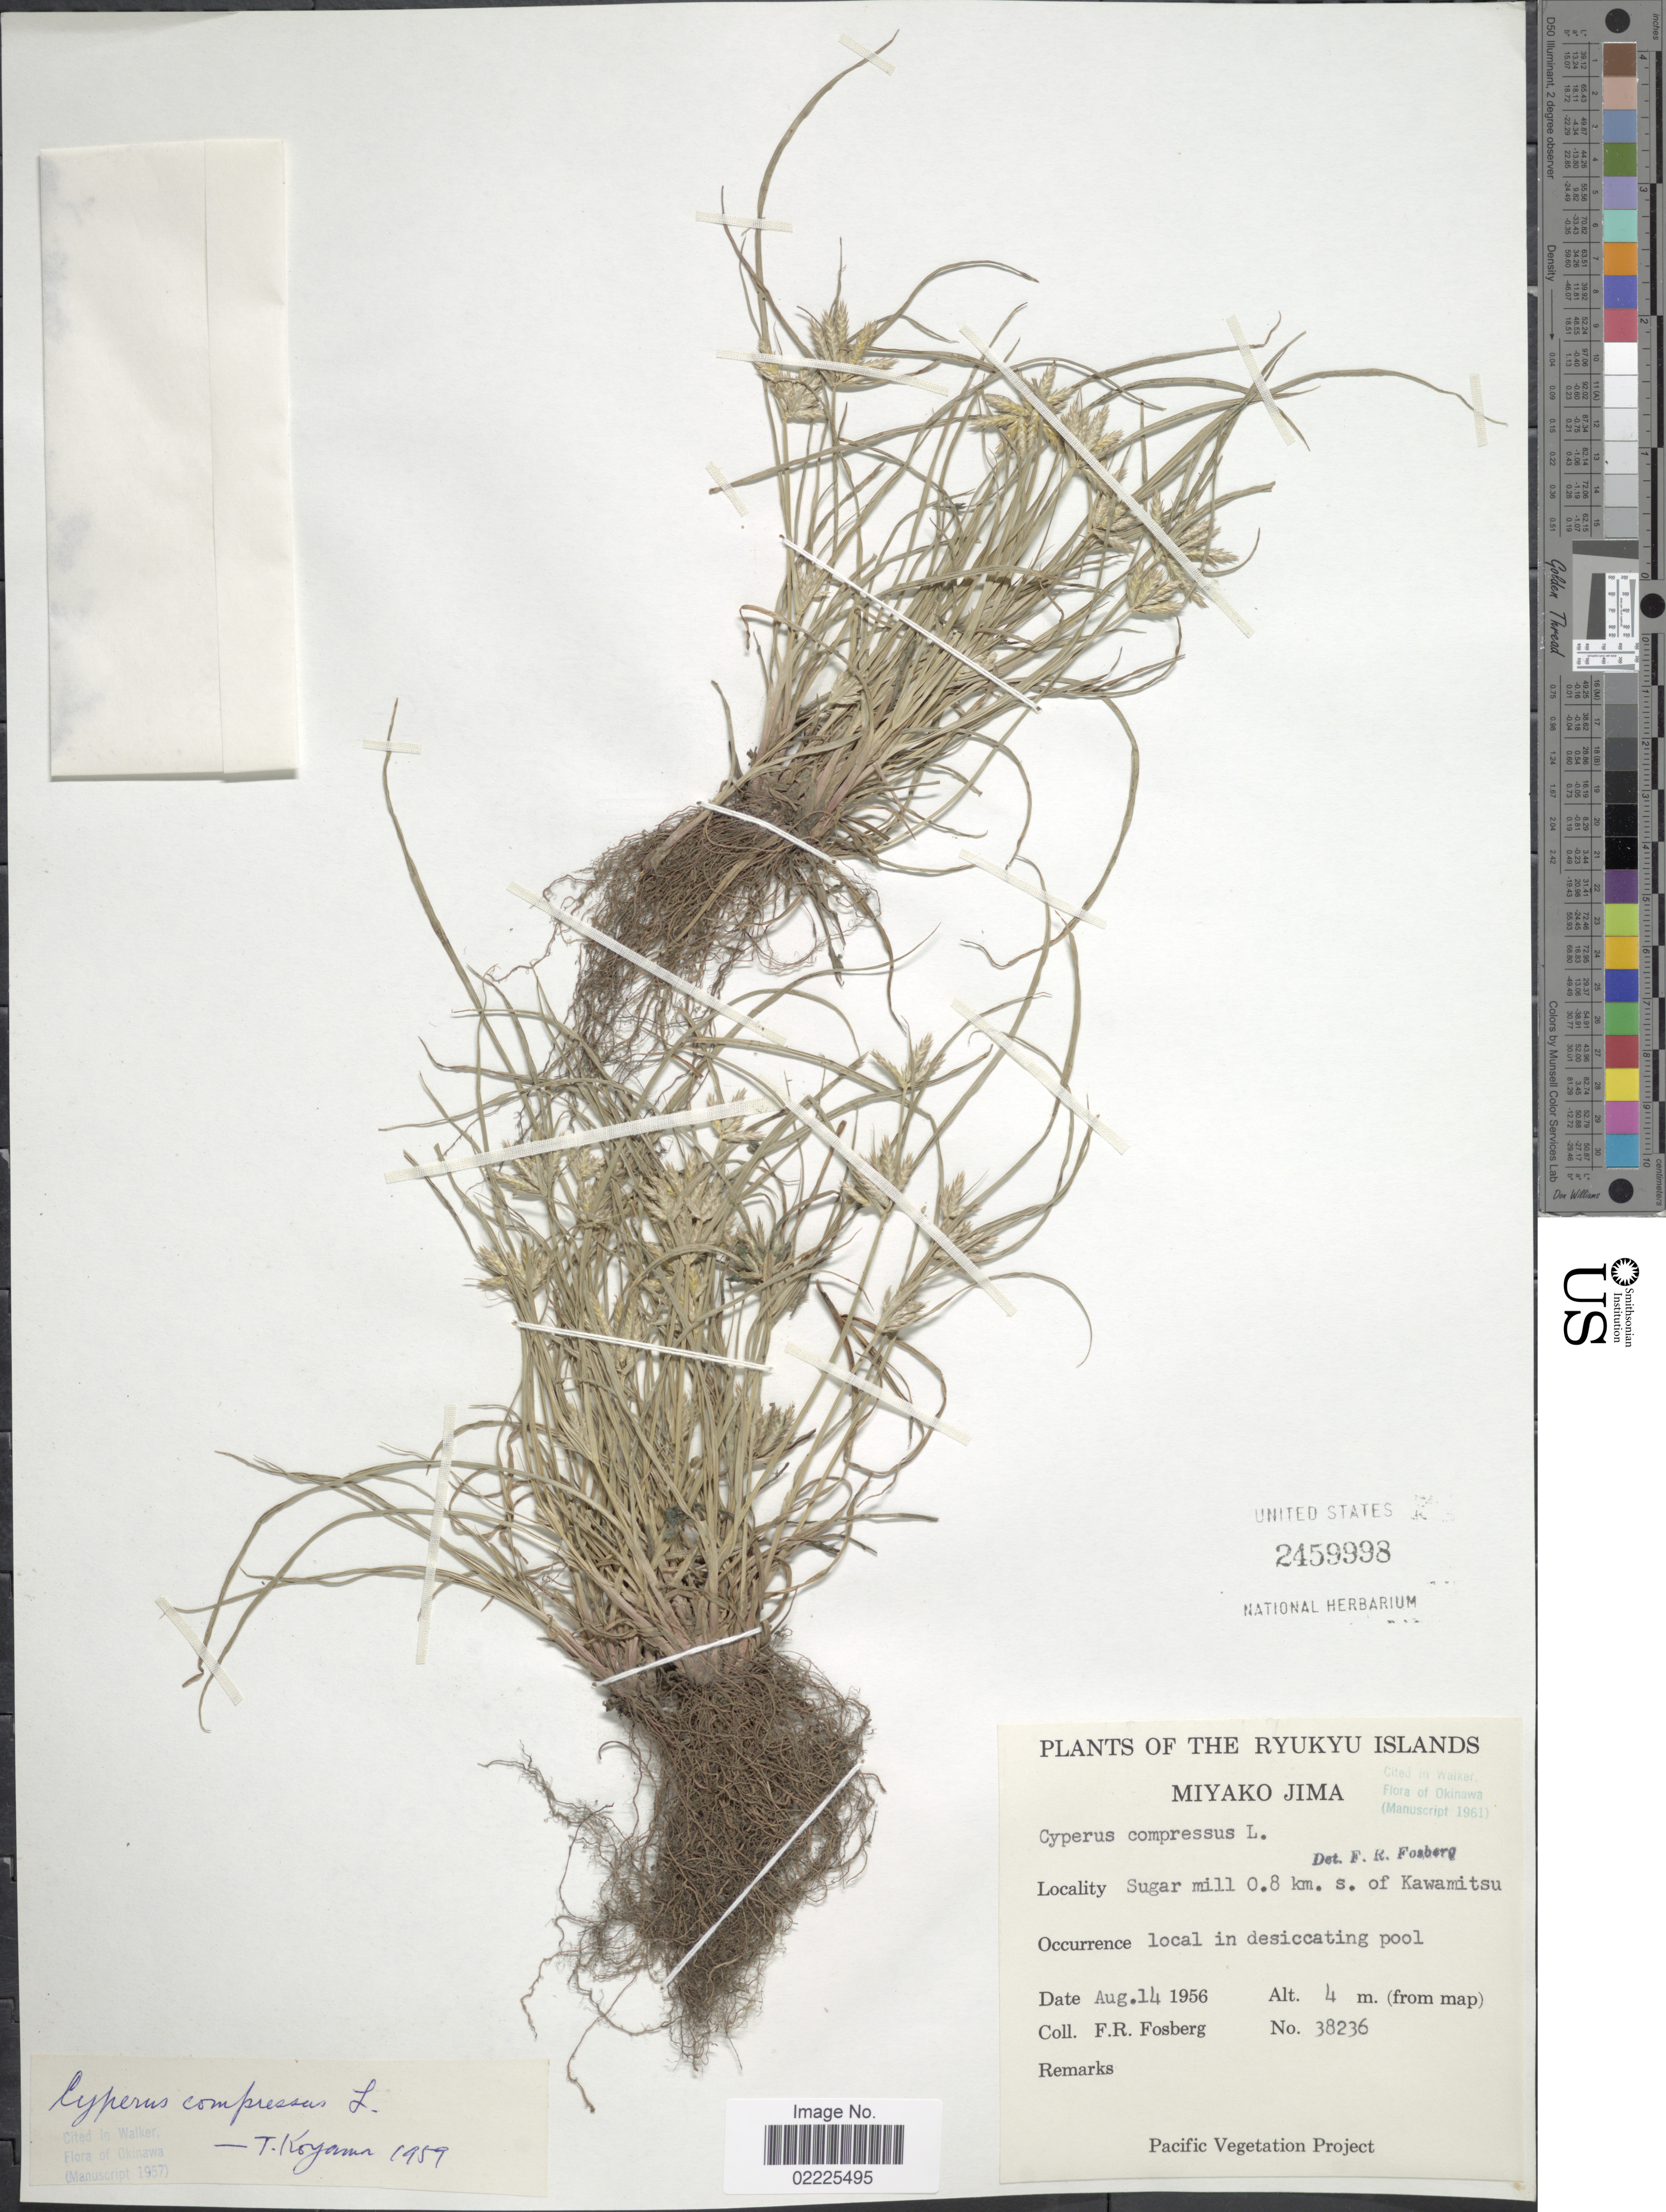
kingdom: Plantae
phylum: Tracheophyta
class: Liliopsida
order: Poales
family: Cyperaceae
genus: Cyperus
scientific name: Cyperus compressus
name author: L.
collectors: F. R. Fosberg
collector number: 38236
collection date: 1956-08-14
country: Japan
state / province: Okinawa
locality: The Ryukyu Islands, Miyako Jima, Sugar mill 0.8 km s. of Kawamitsu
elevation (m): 4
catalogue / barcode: US 2459998